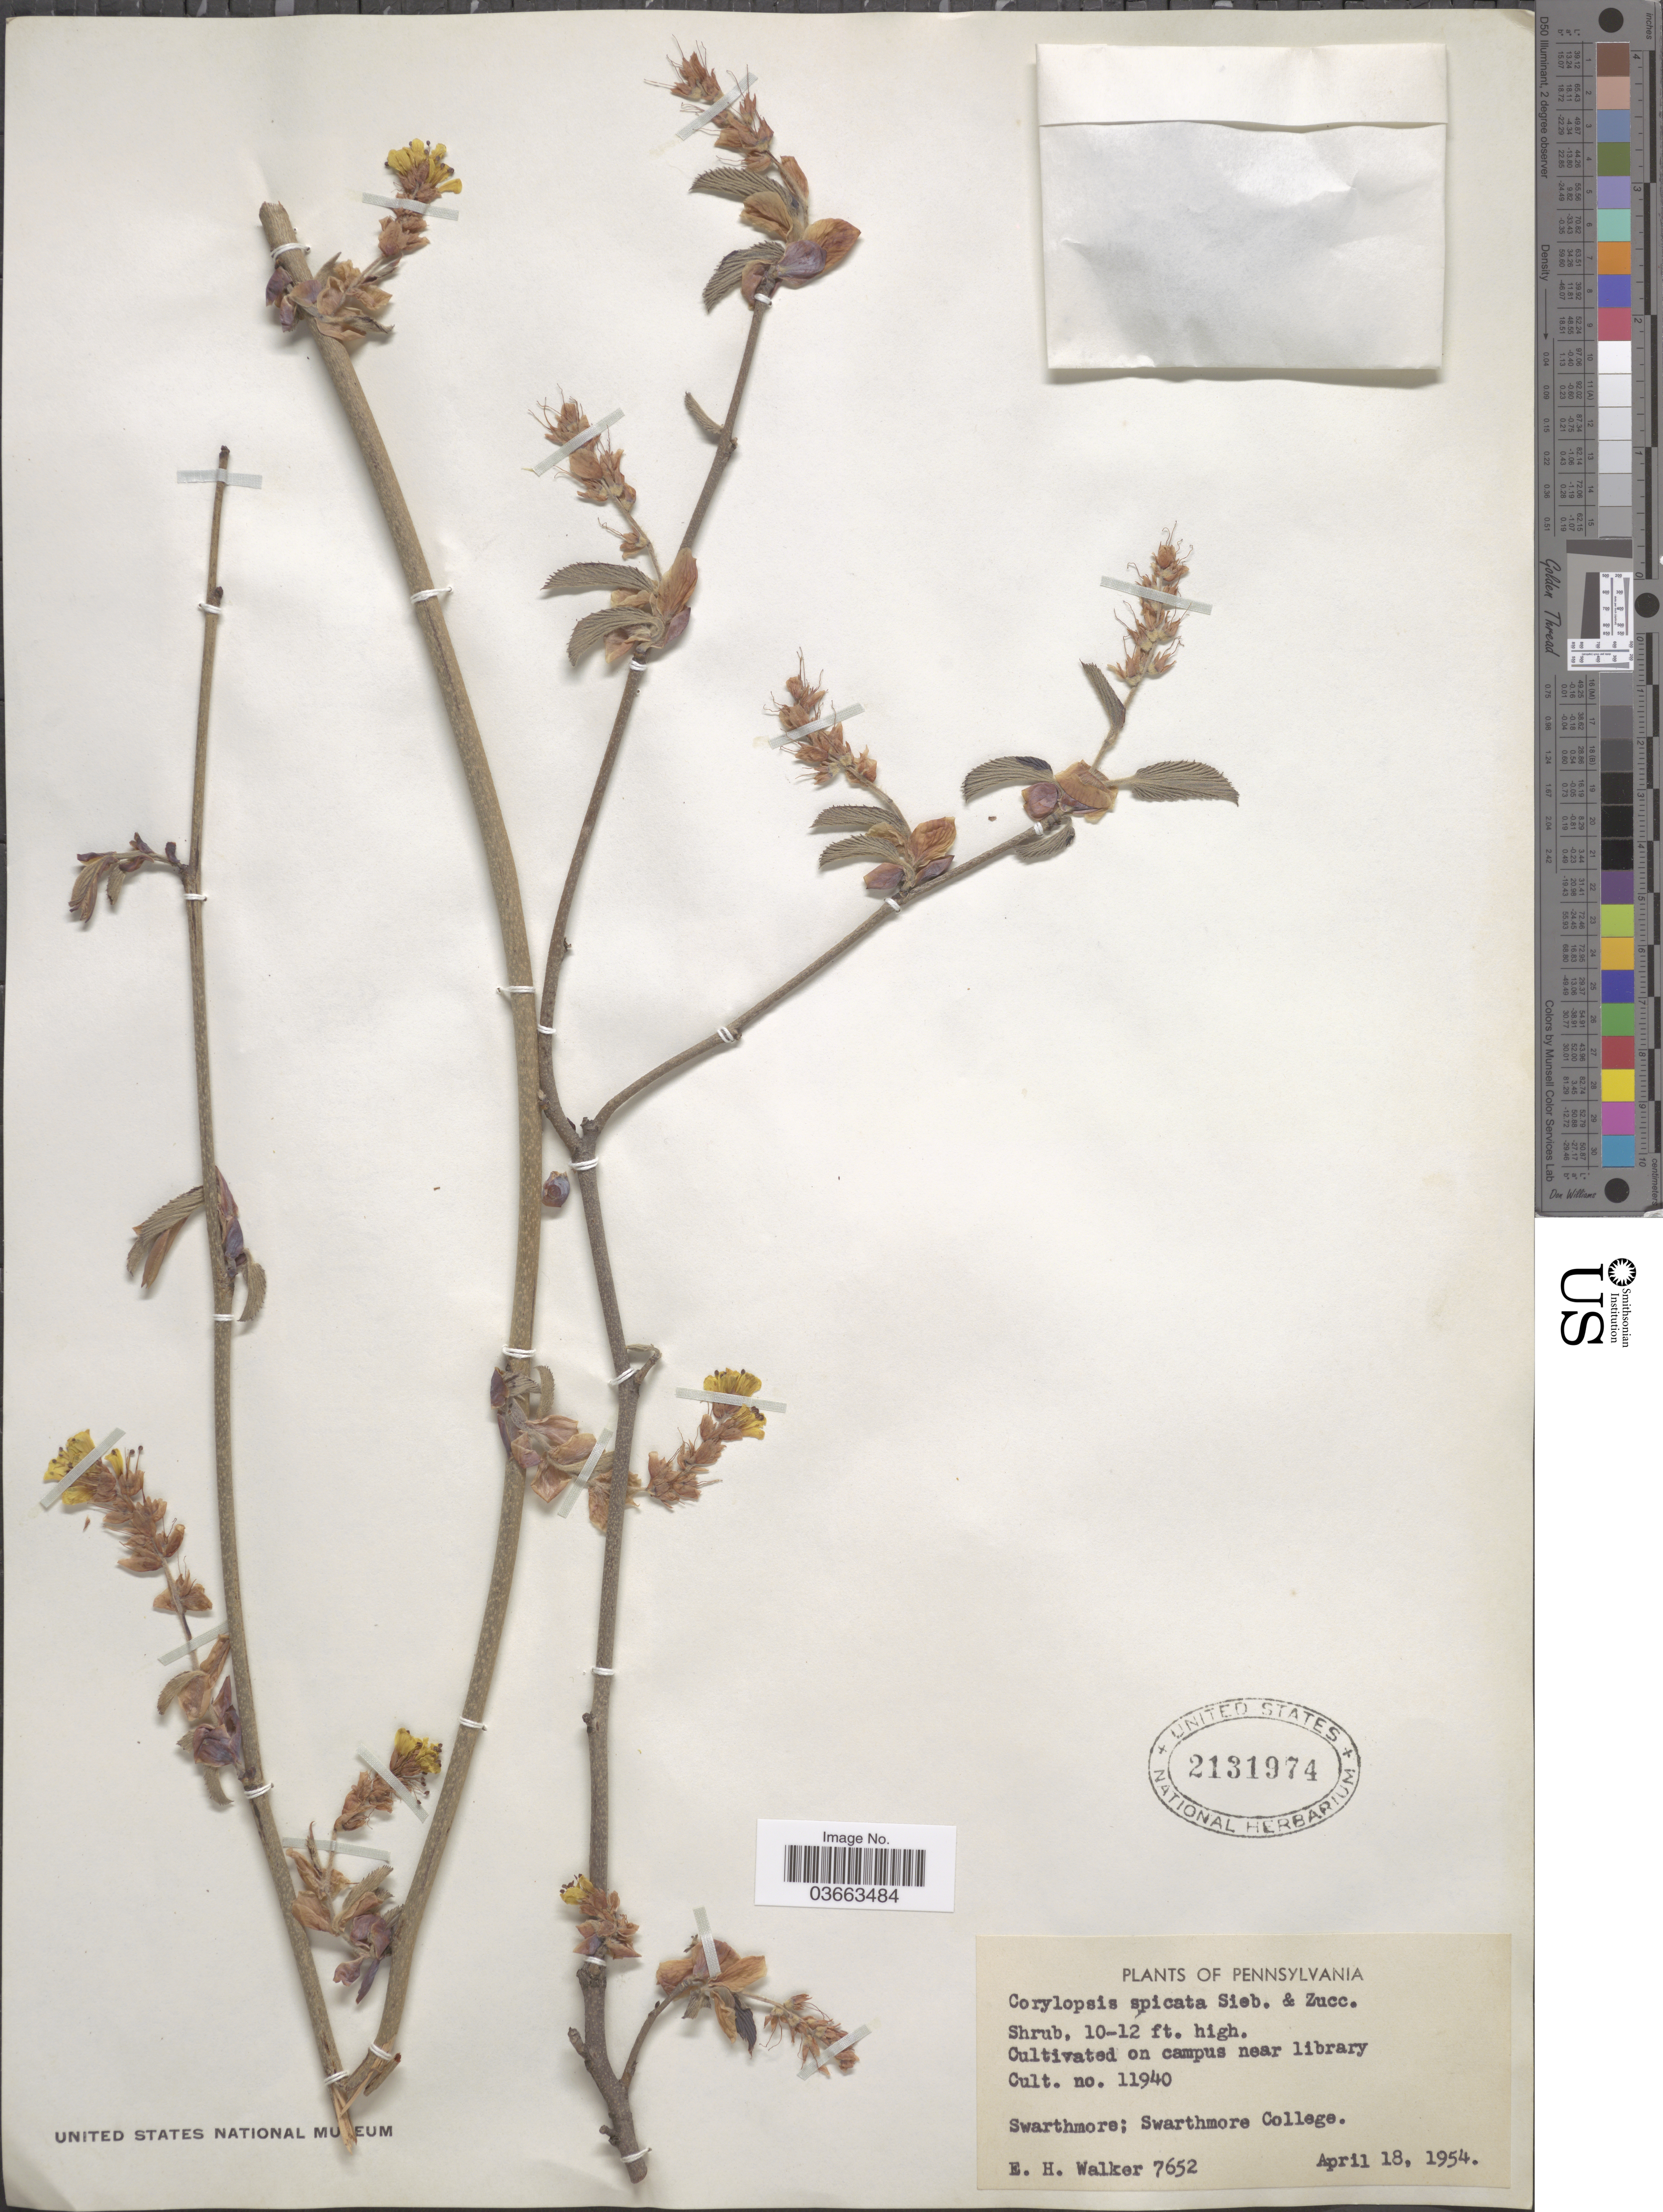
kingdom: Plantae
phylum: Tracheophyta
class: Magnoliopsida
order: Saxifragales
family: Hamamelidaceae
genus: Corylopsis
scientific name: Corylopsis spicata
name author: Siebold & Zucc.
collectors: E. H. Walker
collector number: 7652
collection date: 1954-04-18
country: United States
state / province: Pennsylvania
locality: Campus near library. Swarthmore; Swarthmore College.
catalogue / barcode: US 2131974